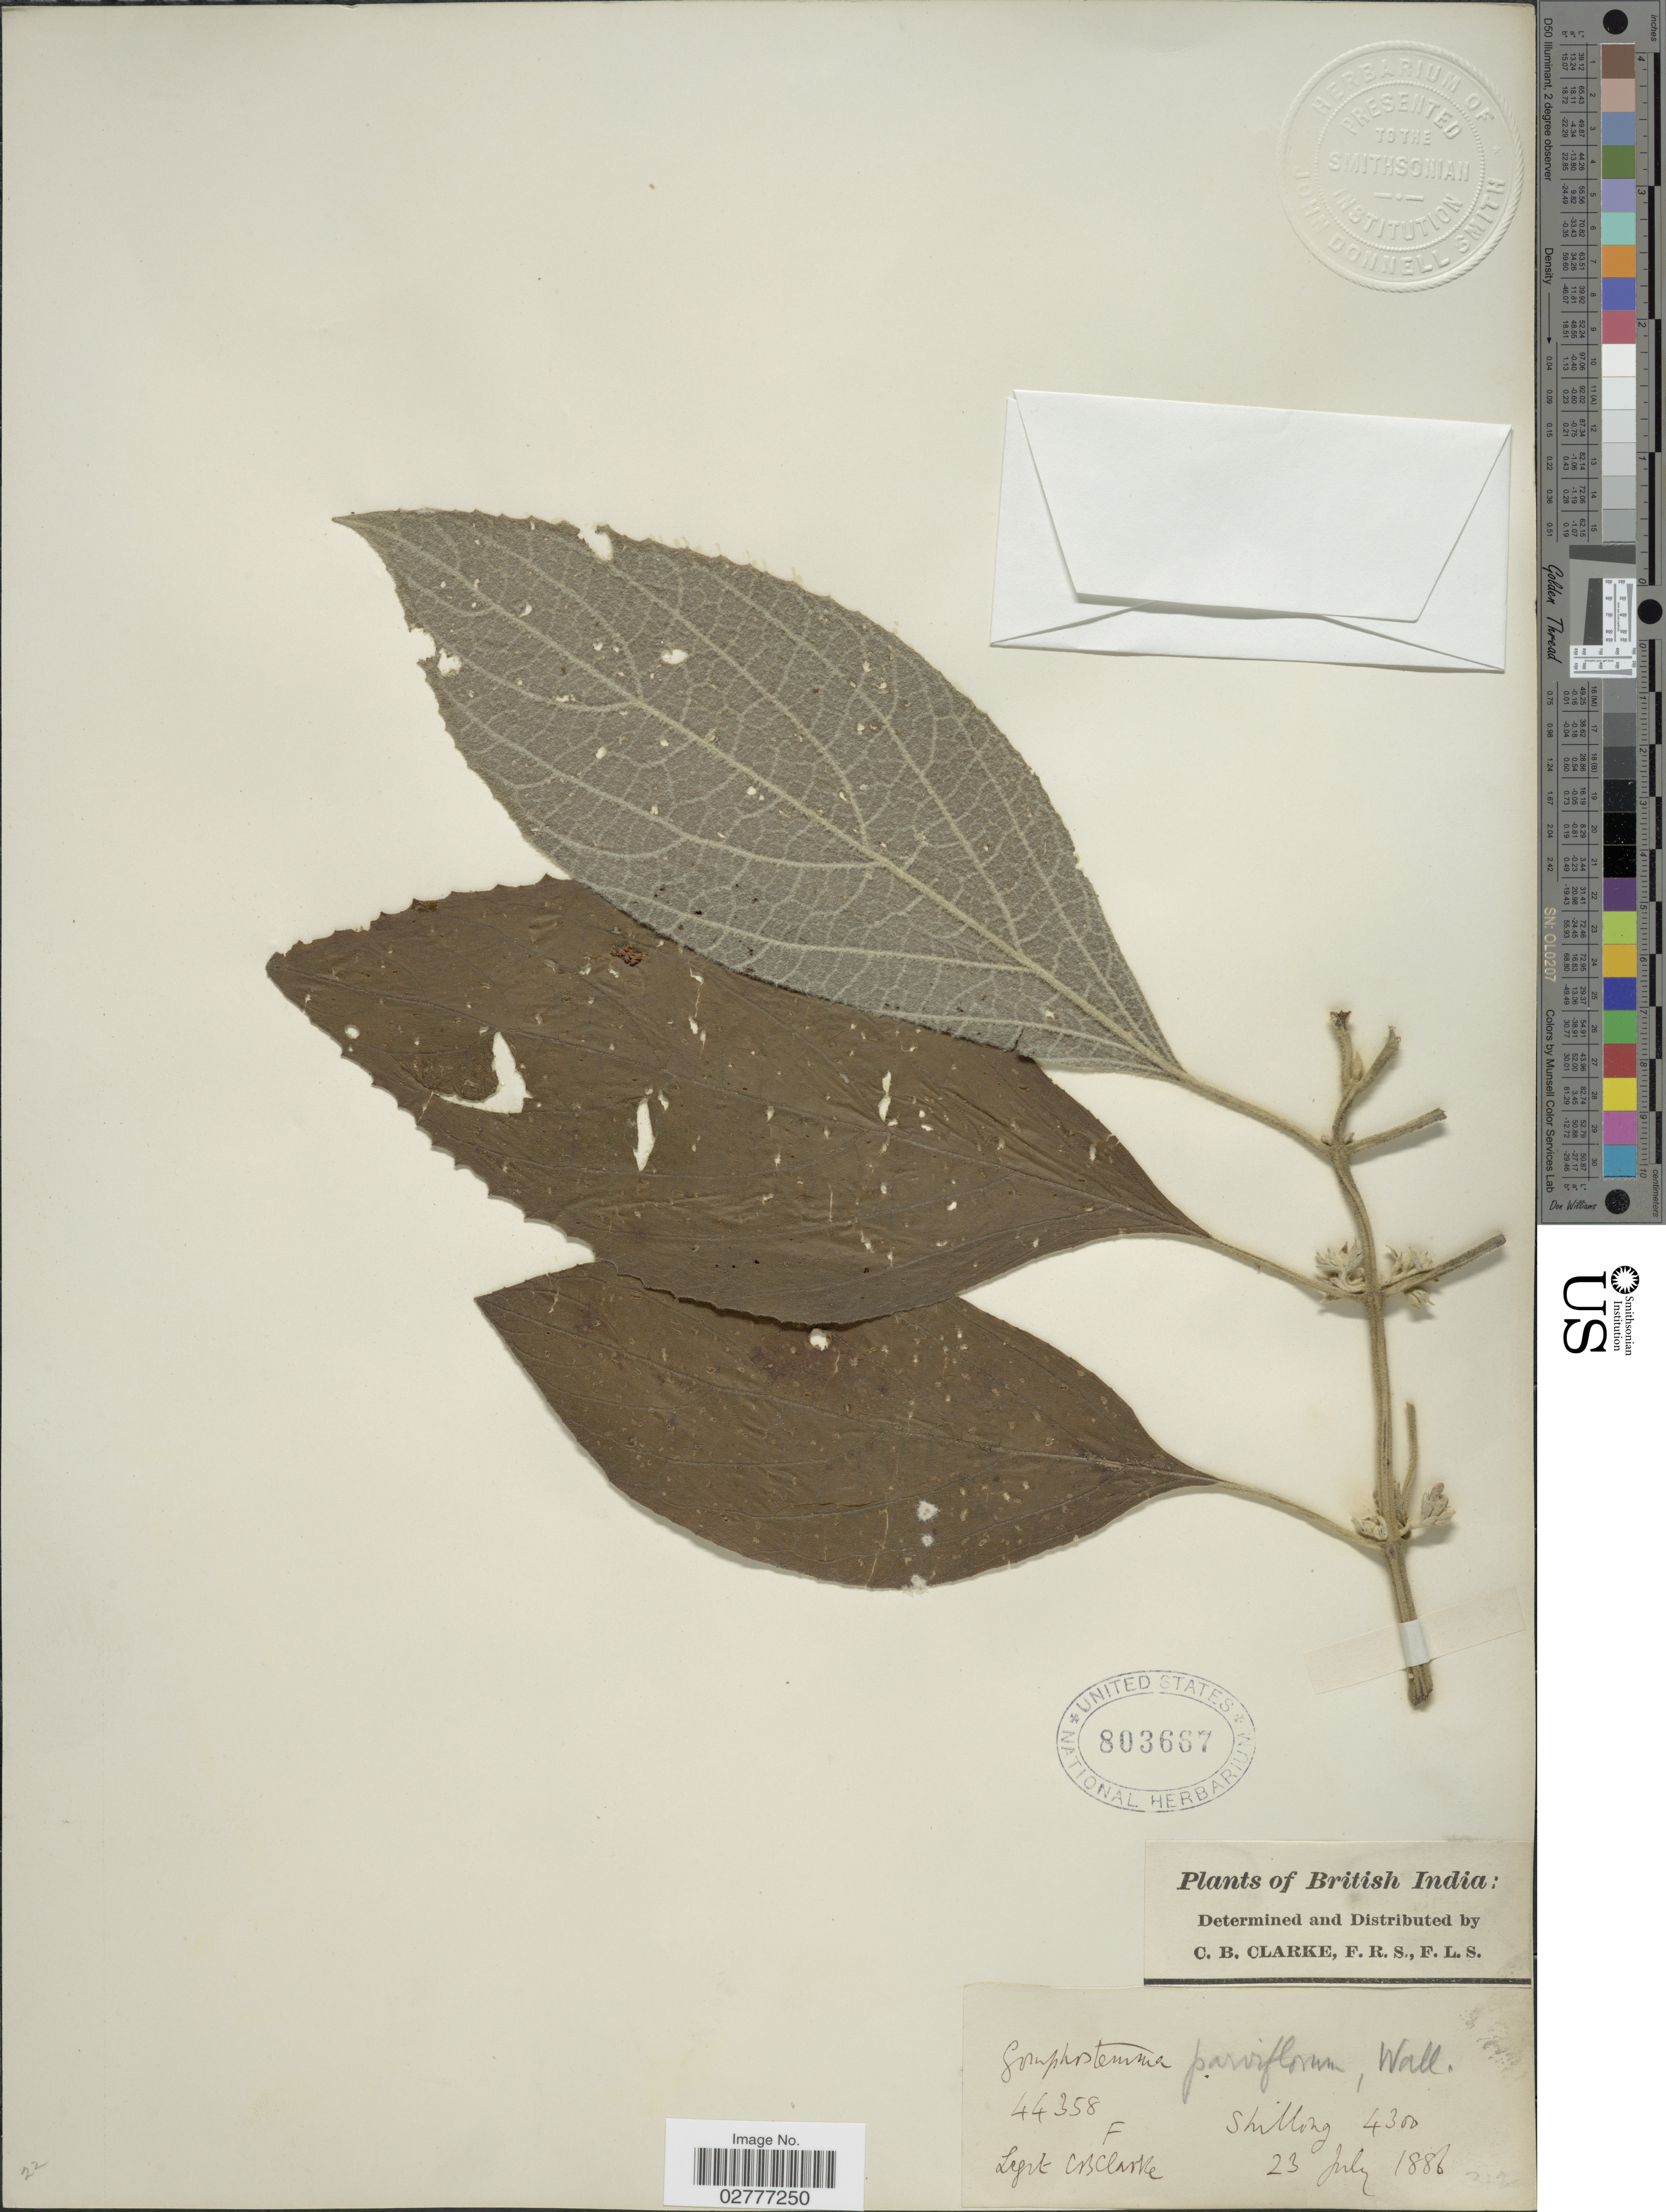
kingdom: Plantae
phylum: Tracheophyta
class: Magnoliopsida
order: Lamiales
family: Lamiaceae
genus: Gomphostemma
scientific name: Gomphostemma parviflorum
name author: Wall. ex Benth.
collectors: C. B. Clarke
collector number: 44358F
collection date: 1886-07-23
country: India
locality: British India. Shillong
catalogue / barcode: US 803667